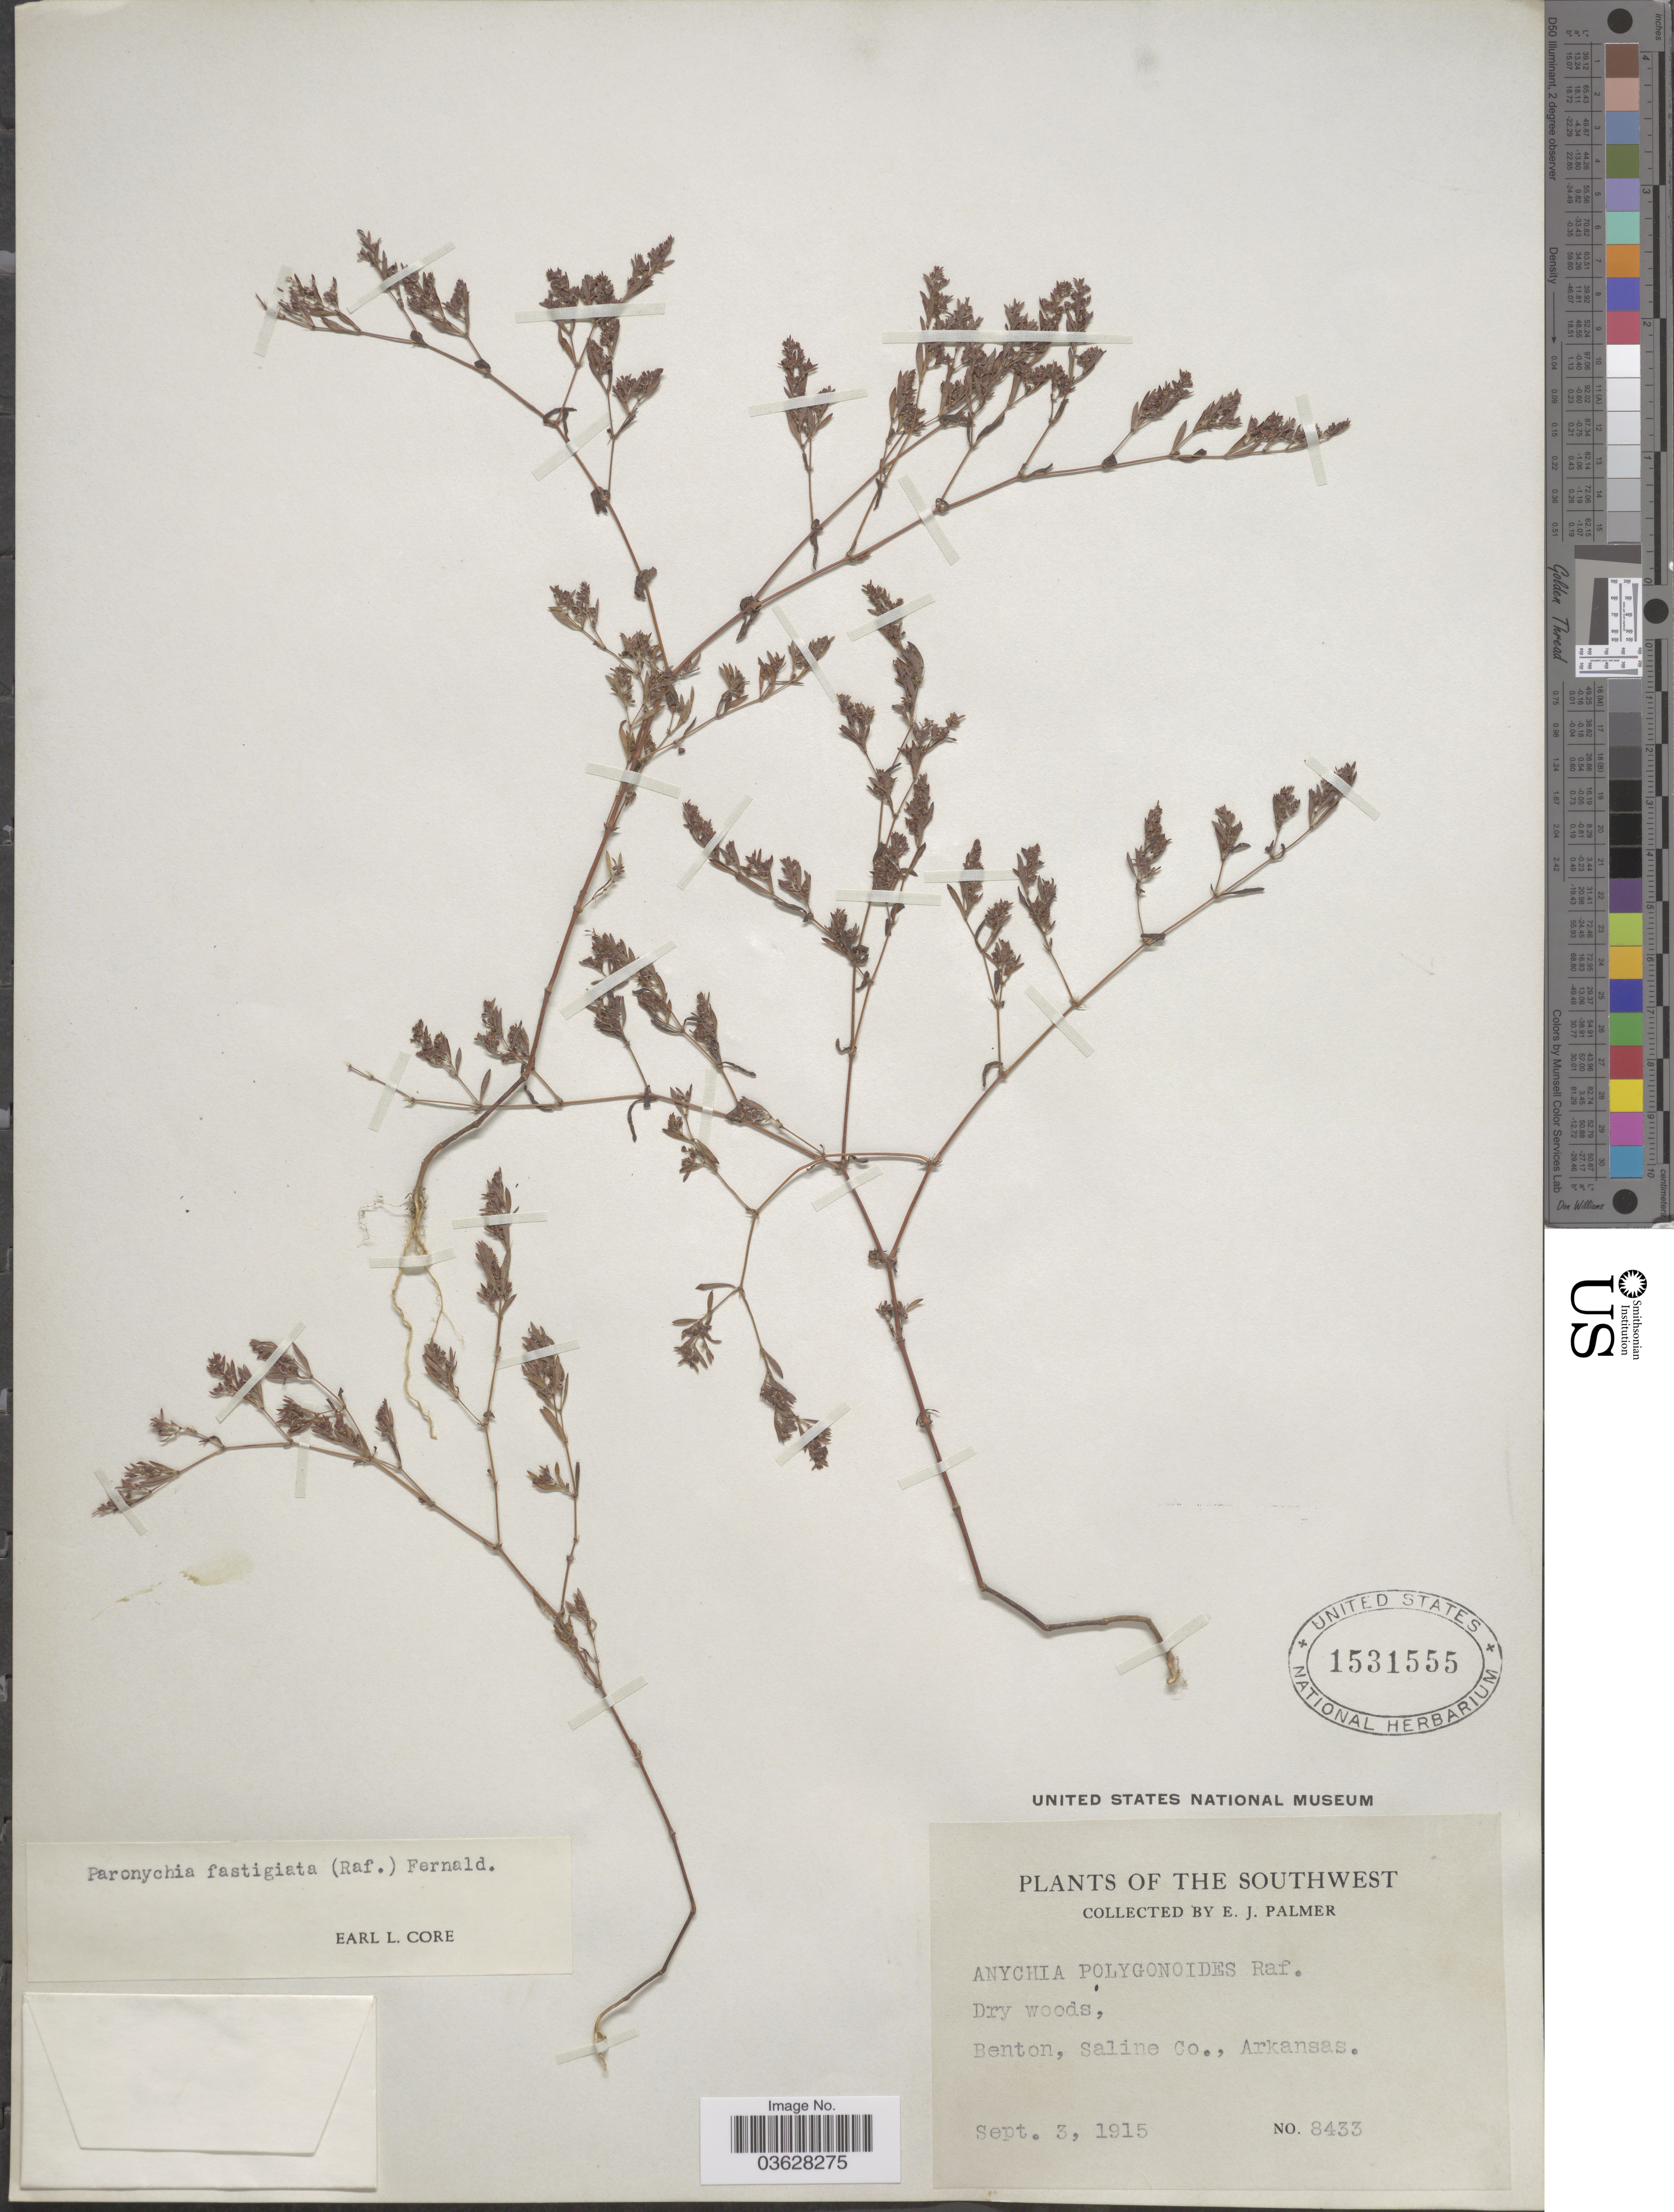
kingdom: Plantae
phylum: Tracheophyta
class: Magnoliopsida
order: Caryophyllales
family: Caryophyllaceae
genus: Paronychia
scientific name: Paronychia fastigiata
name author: (Raf.) Fernald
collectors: E. J. Palmer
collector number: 8433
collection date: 1915-09-03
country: United States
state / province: Arkansas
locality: The Southwest. Benton, Saline Co.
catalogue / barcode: US 1531555